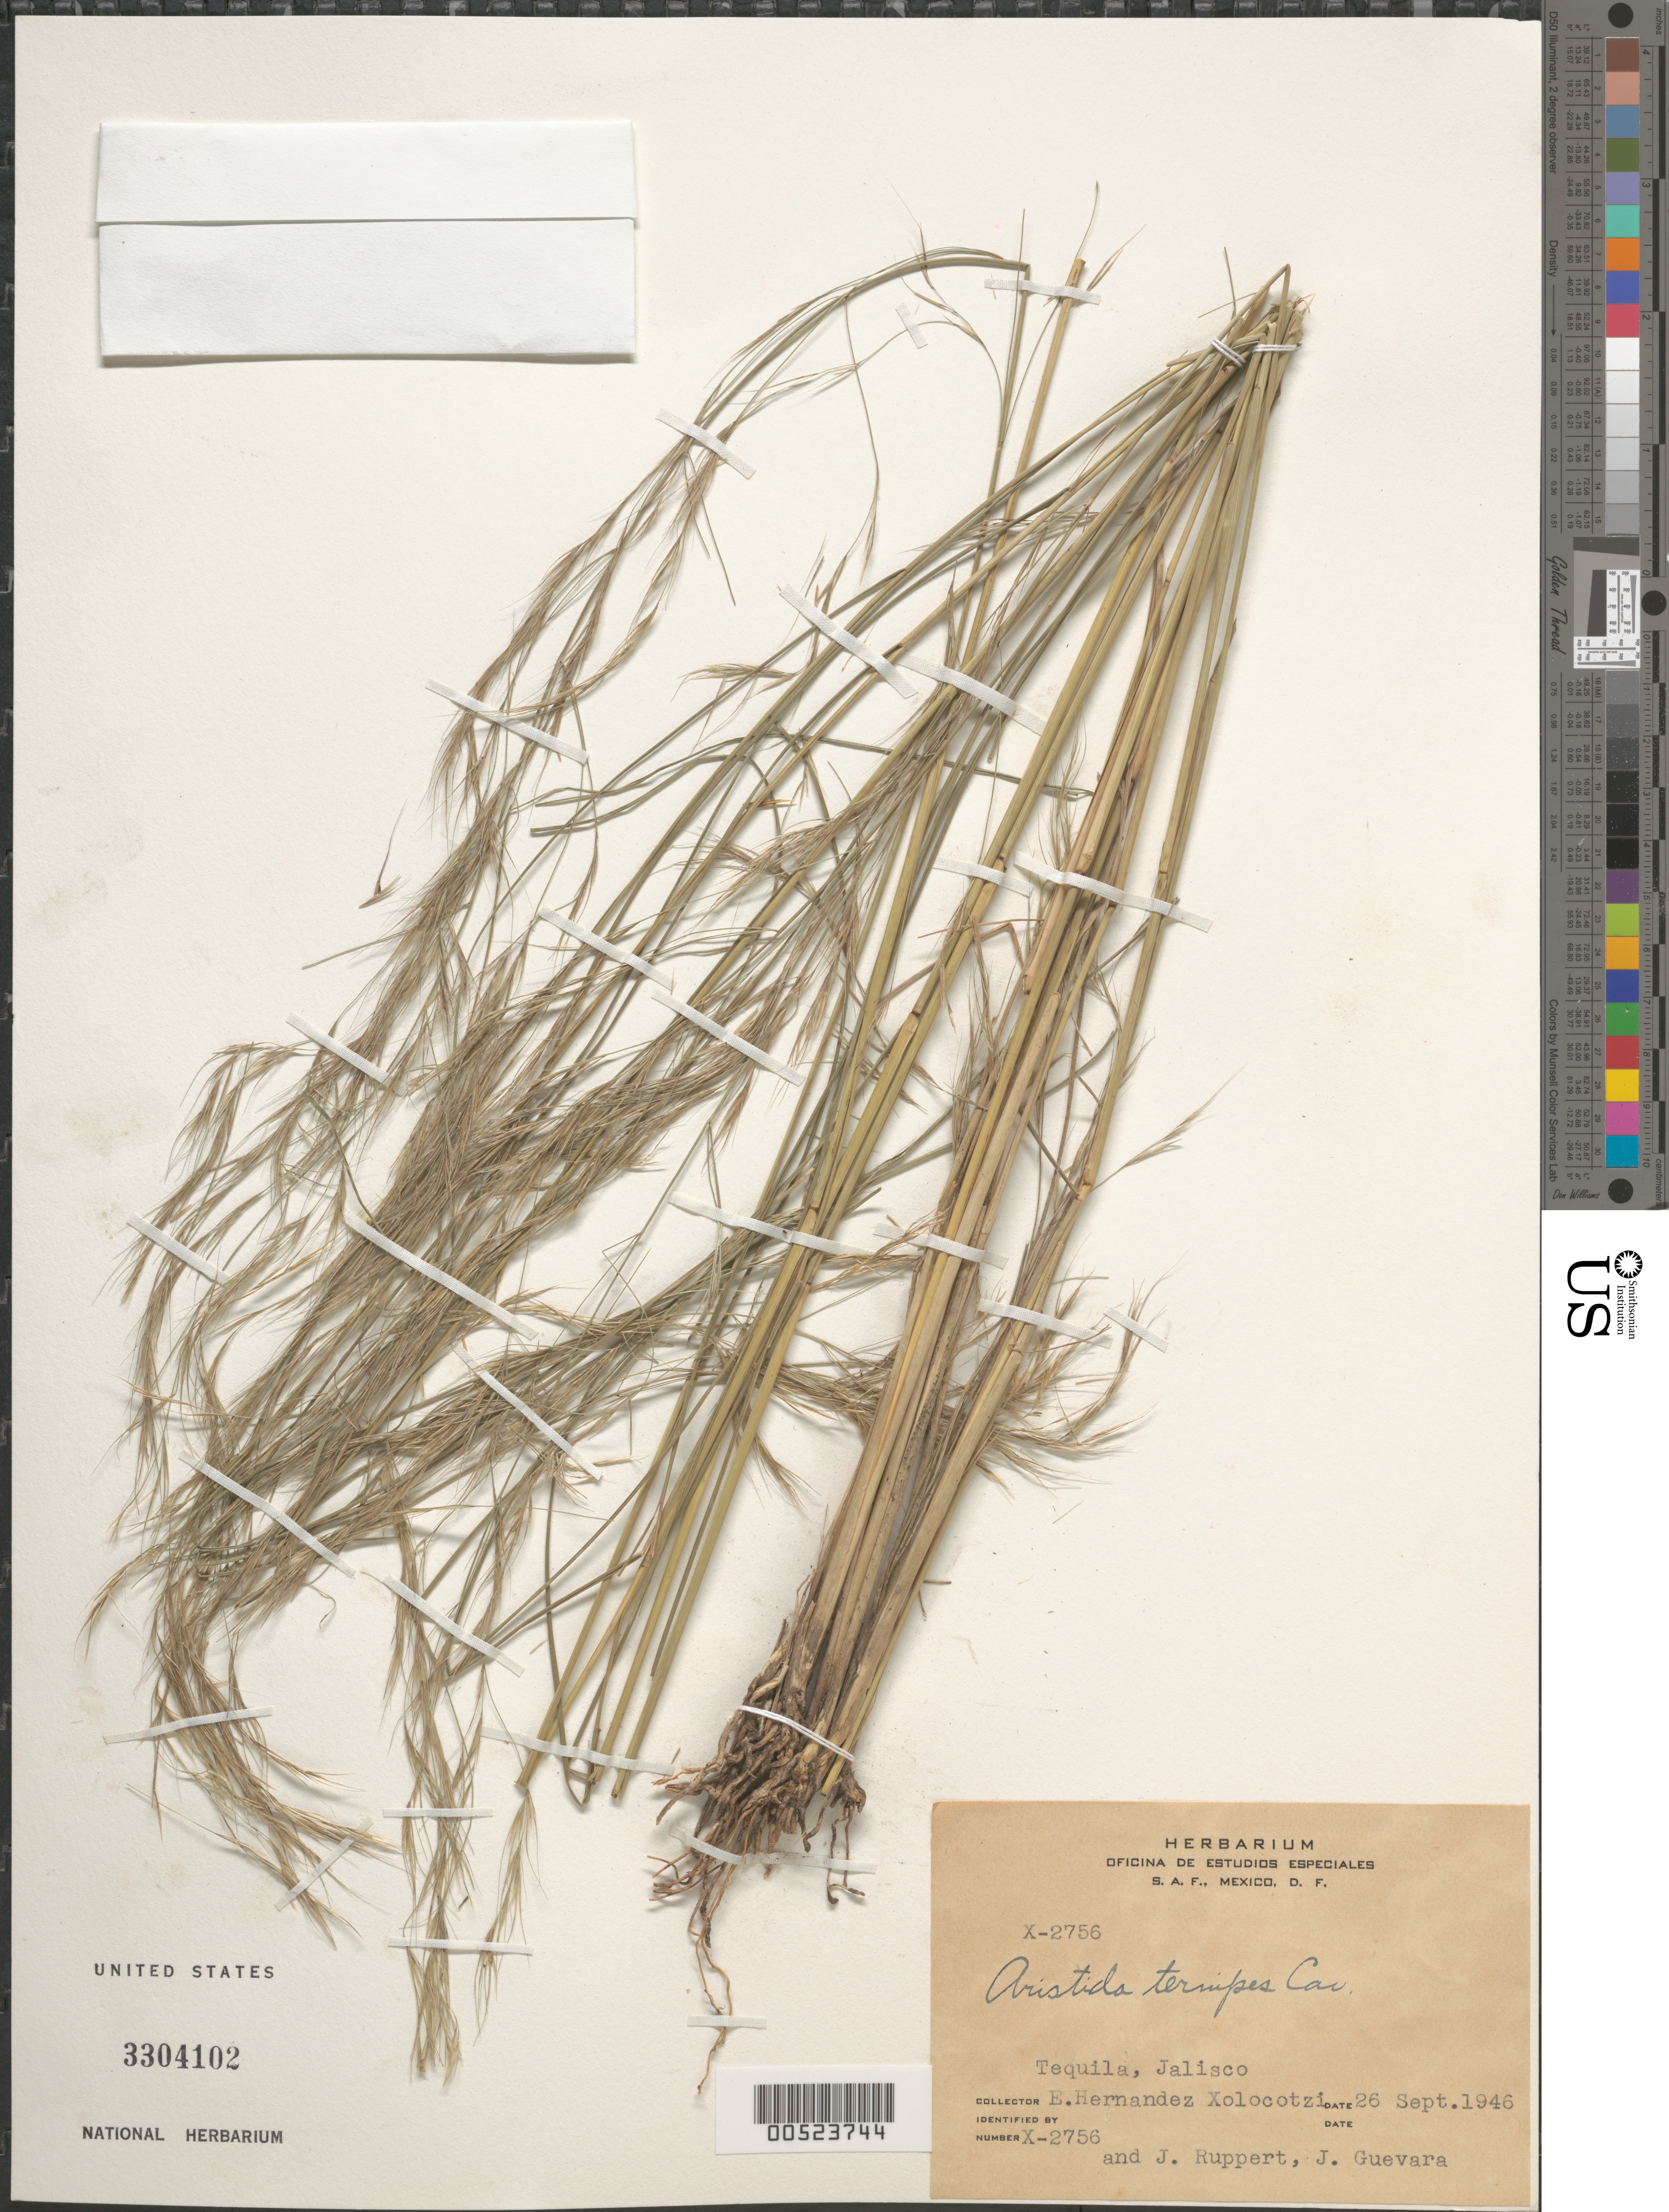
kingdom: Plantae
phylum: Tracheophyta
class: Liliopsida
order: Poales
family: Poaceae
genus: Aristida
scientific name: Aristida ternipes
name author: Cav.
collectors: E. I. Hernández-X., J. Ruppert & J. Guevara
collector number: X-2756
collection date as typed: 26 Sep 1946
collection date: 1946-09-26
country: Mexico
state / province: Jalisco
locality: Tequila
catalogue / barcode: US 3304102